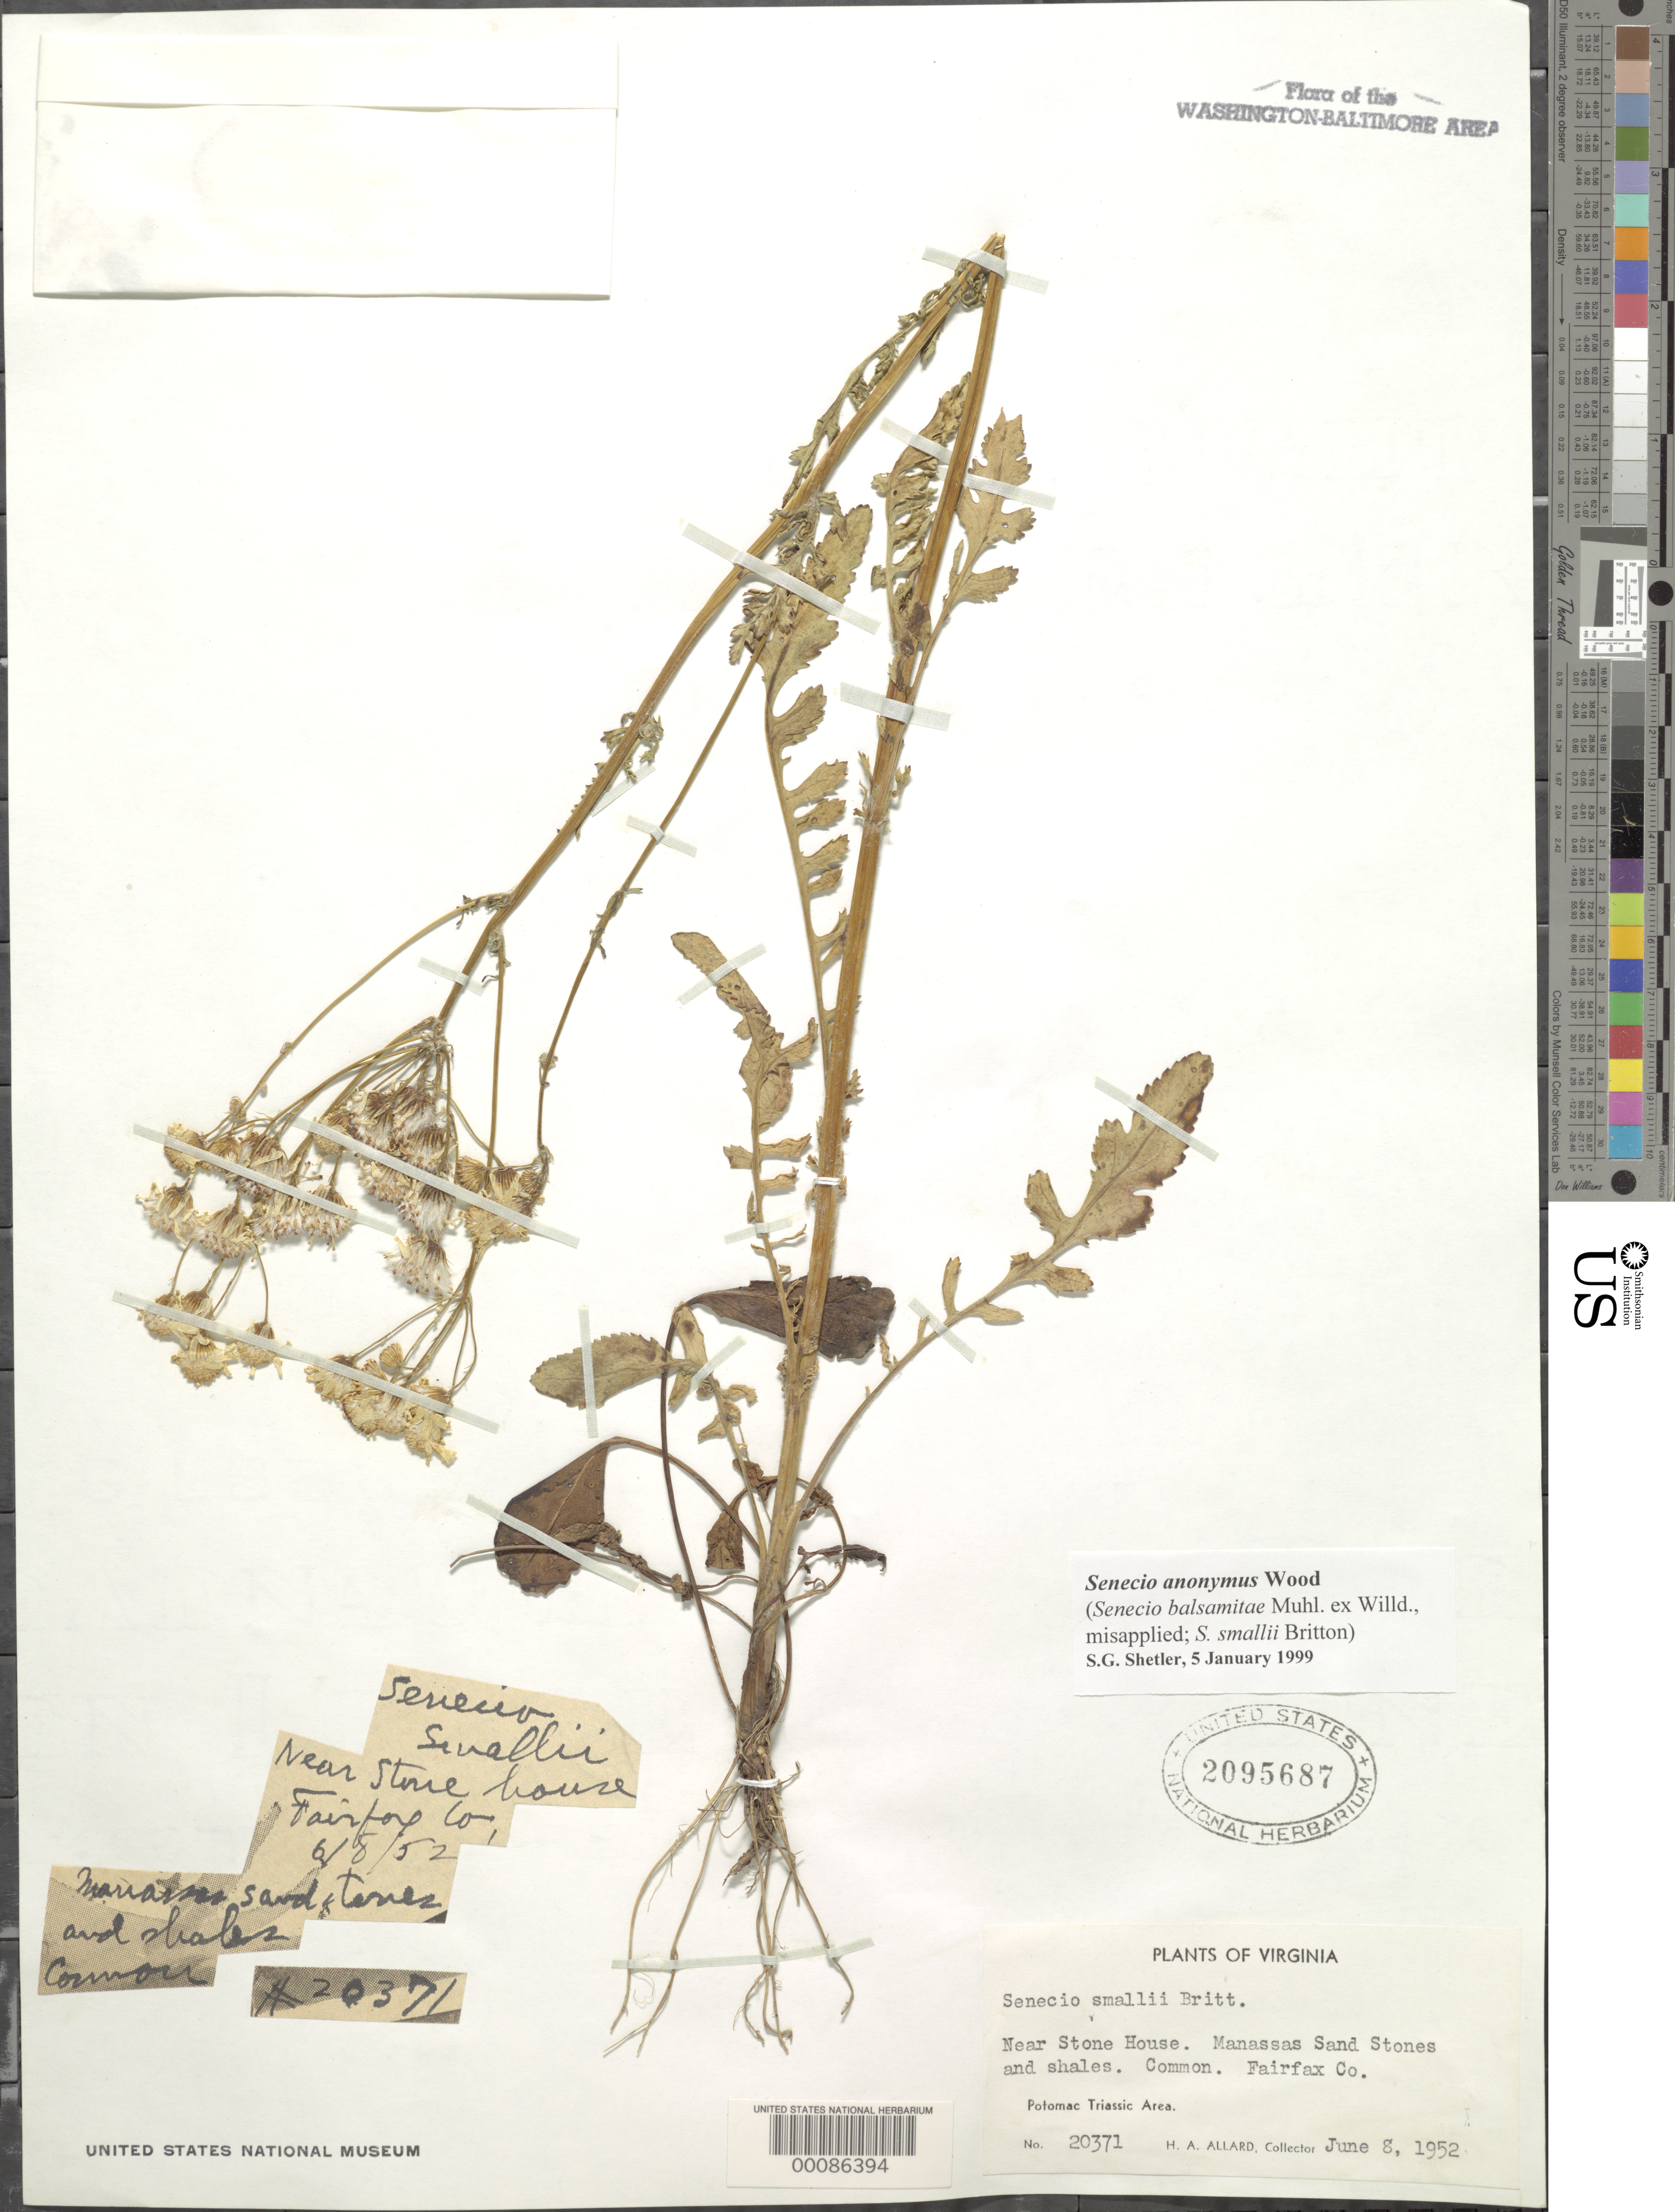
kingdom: Plantae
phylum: Tracheophyta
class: Magnoliopsida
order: Asterales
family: Asteraceae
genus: Packera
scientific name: Packera anonyma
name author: (Alph. Wood) W.A. Weber & Á. Löve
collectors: H. A. Allard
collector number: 20371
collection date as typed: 08 Jun 1952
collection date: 1952-06-08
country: United States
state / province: Virginia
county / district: Fairfax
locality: Near Stone House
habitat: Manassas sand stone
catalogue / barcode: US 2095687